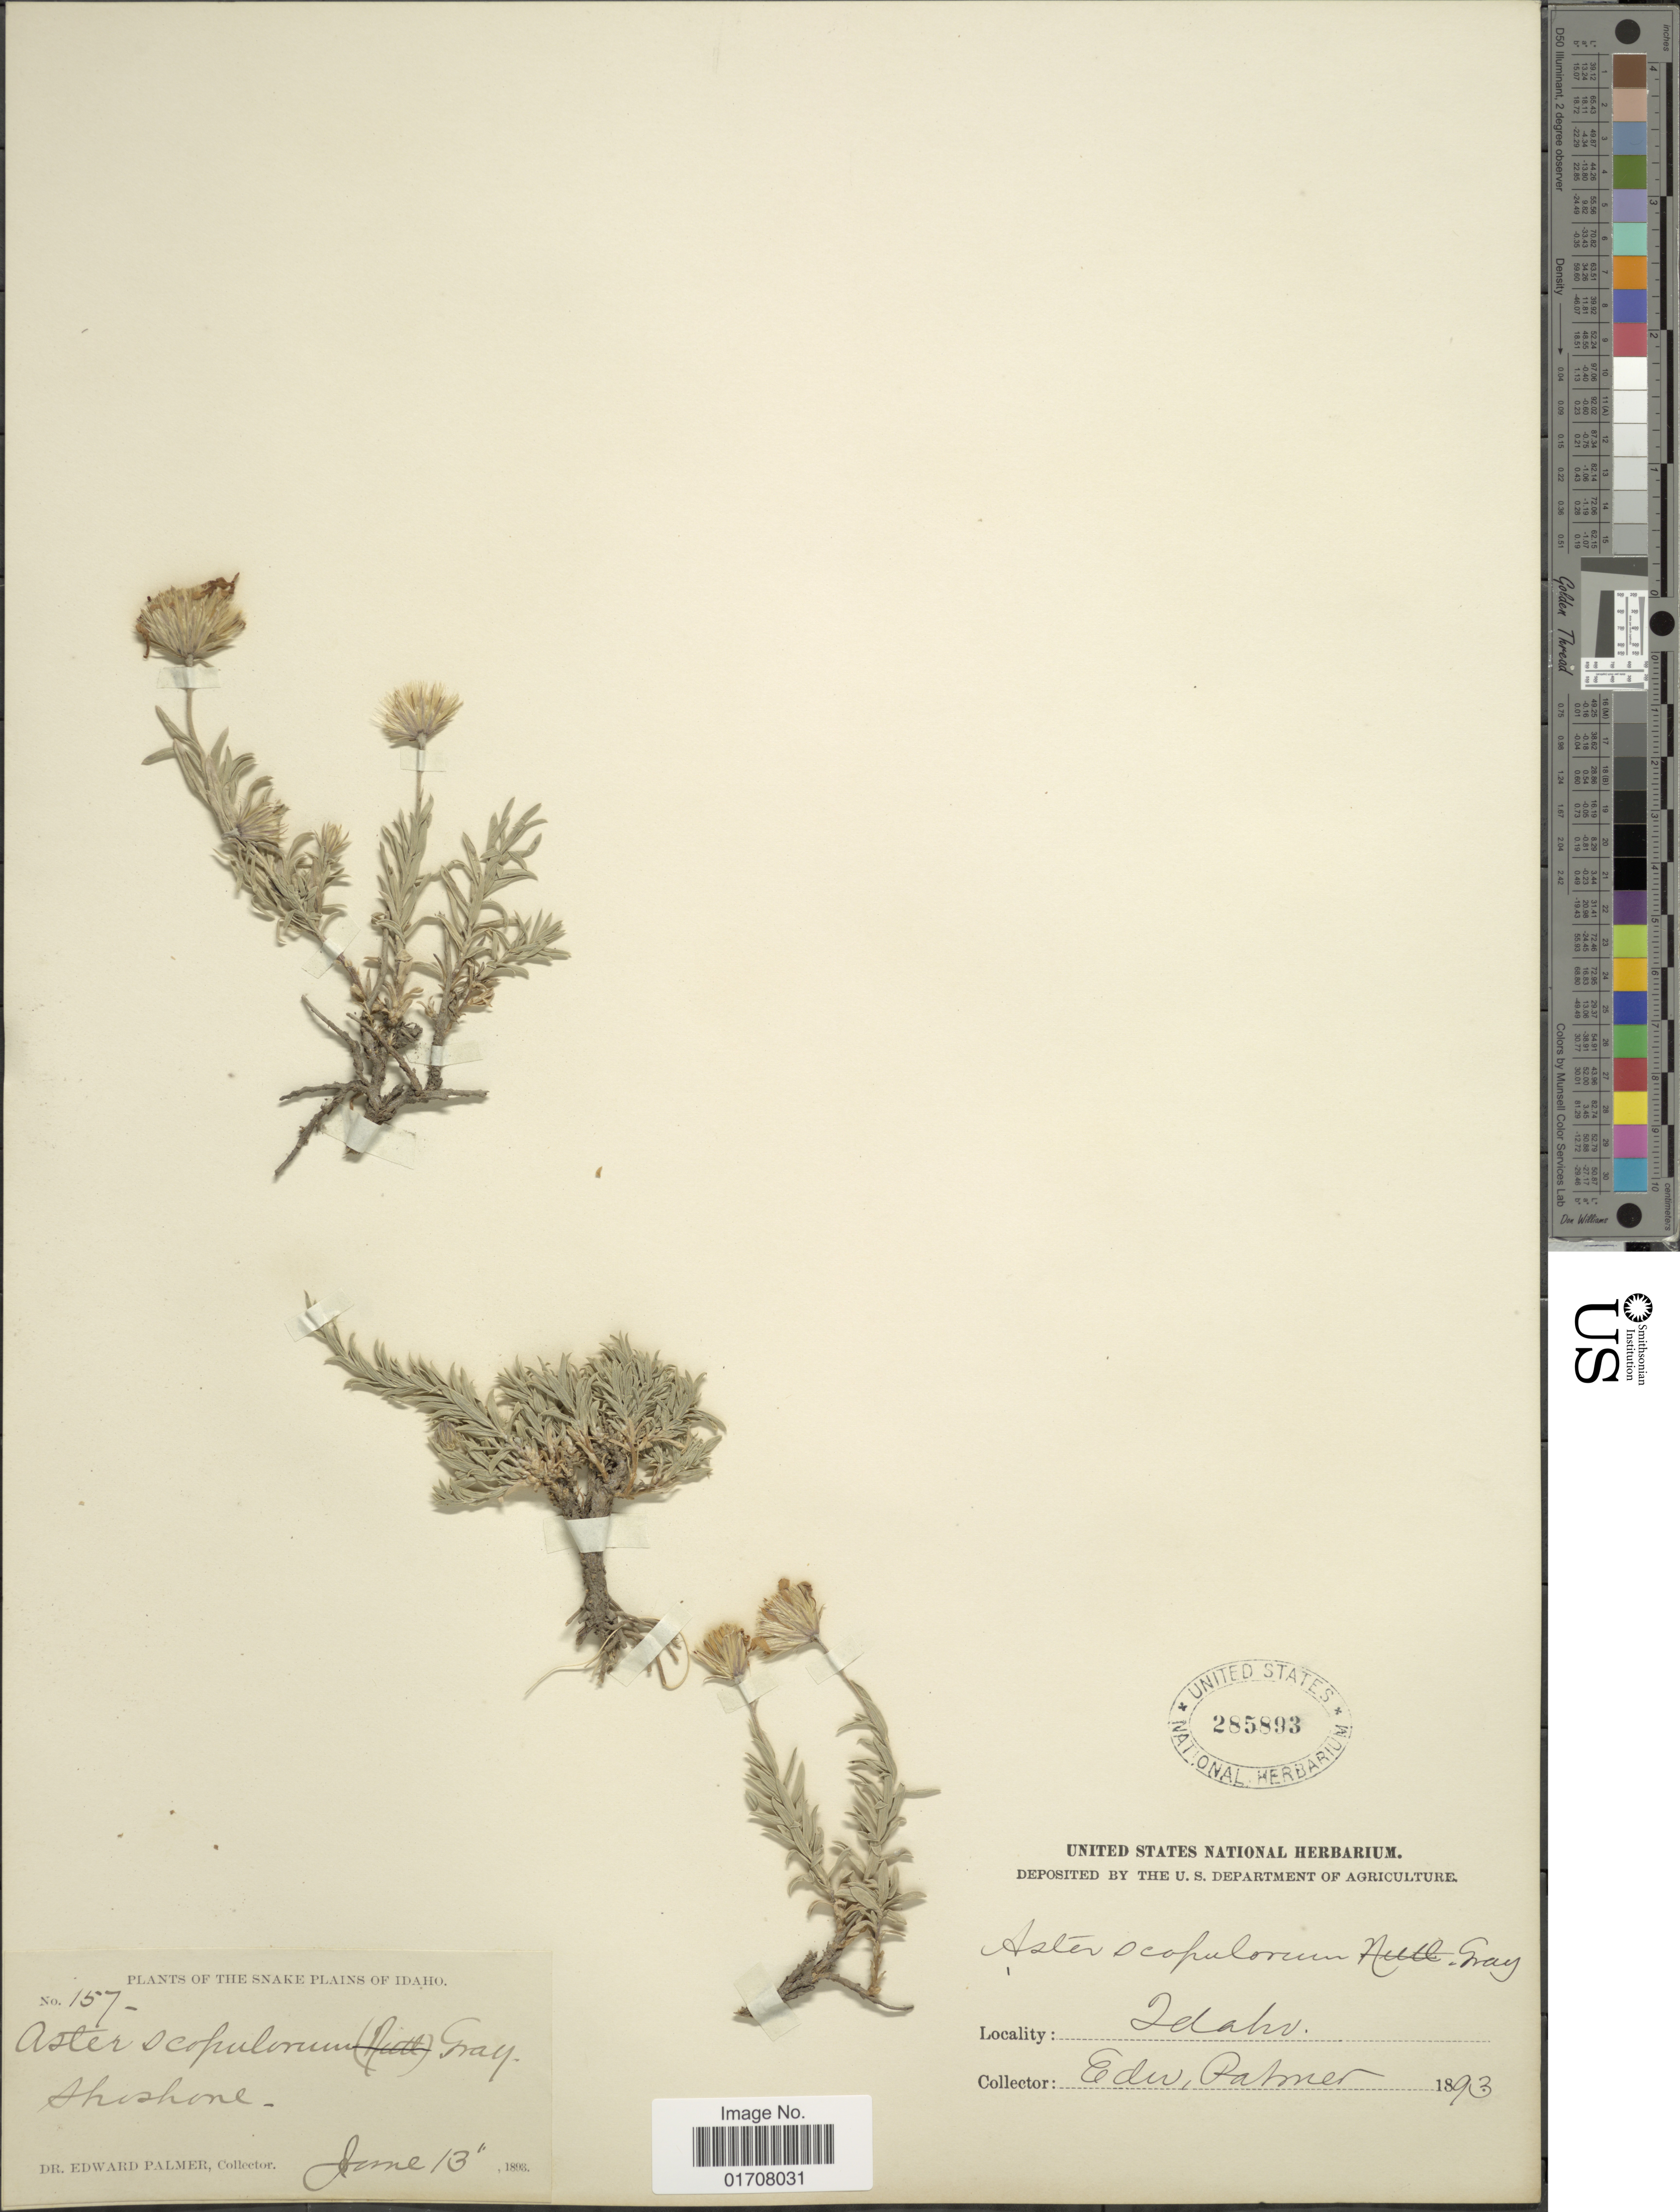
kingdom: Plantae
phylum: Tracheophyta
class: Magnoliopsida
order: Asterales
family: Asteraceae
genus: Ionactis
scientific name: Ionactis alpina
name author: (Nutt.) Greene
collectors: E. Palmer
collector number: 157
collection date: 1893-06-13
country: United States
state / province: Idaho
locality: The Snake Plains, Shoshone.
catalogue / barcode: US 285893